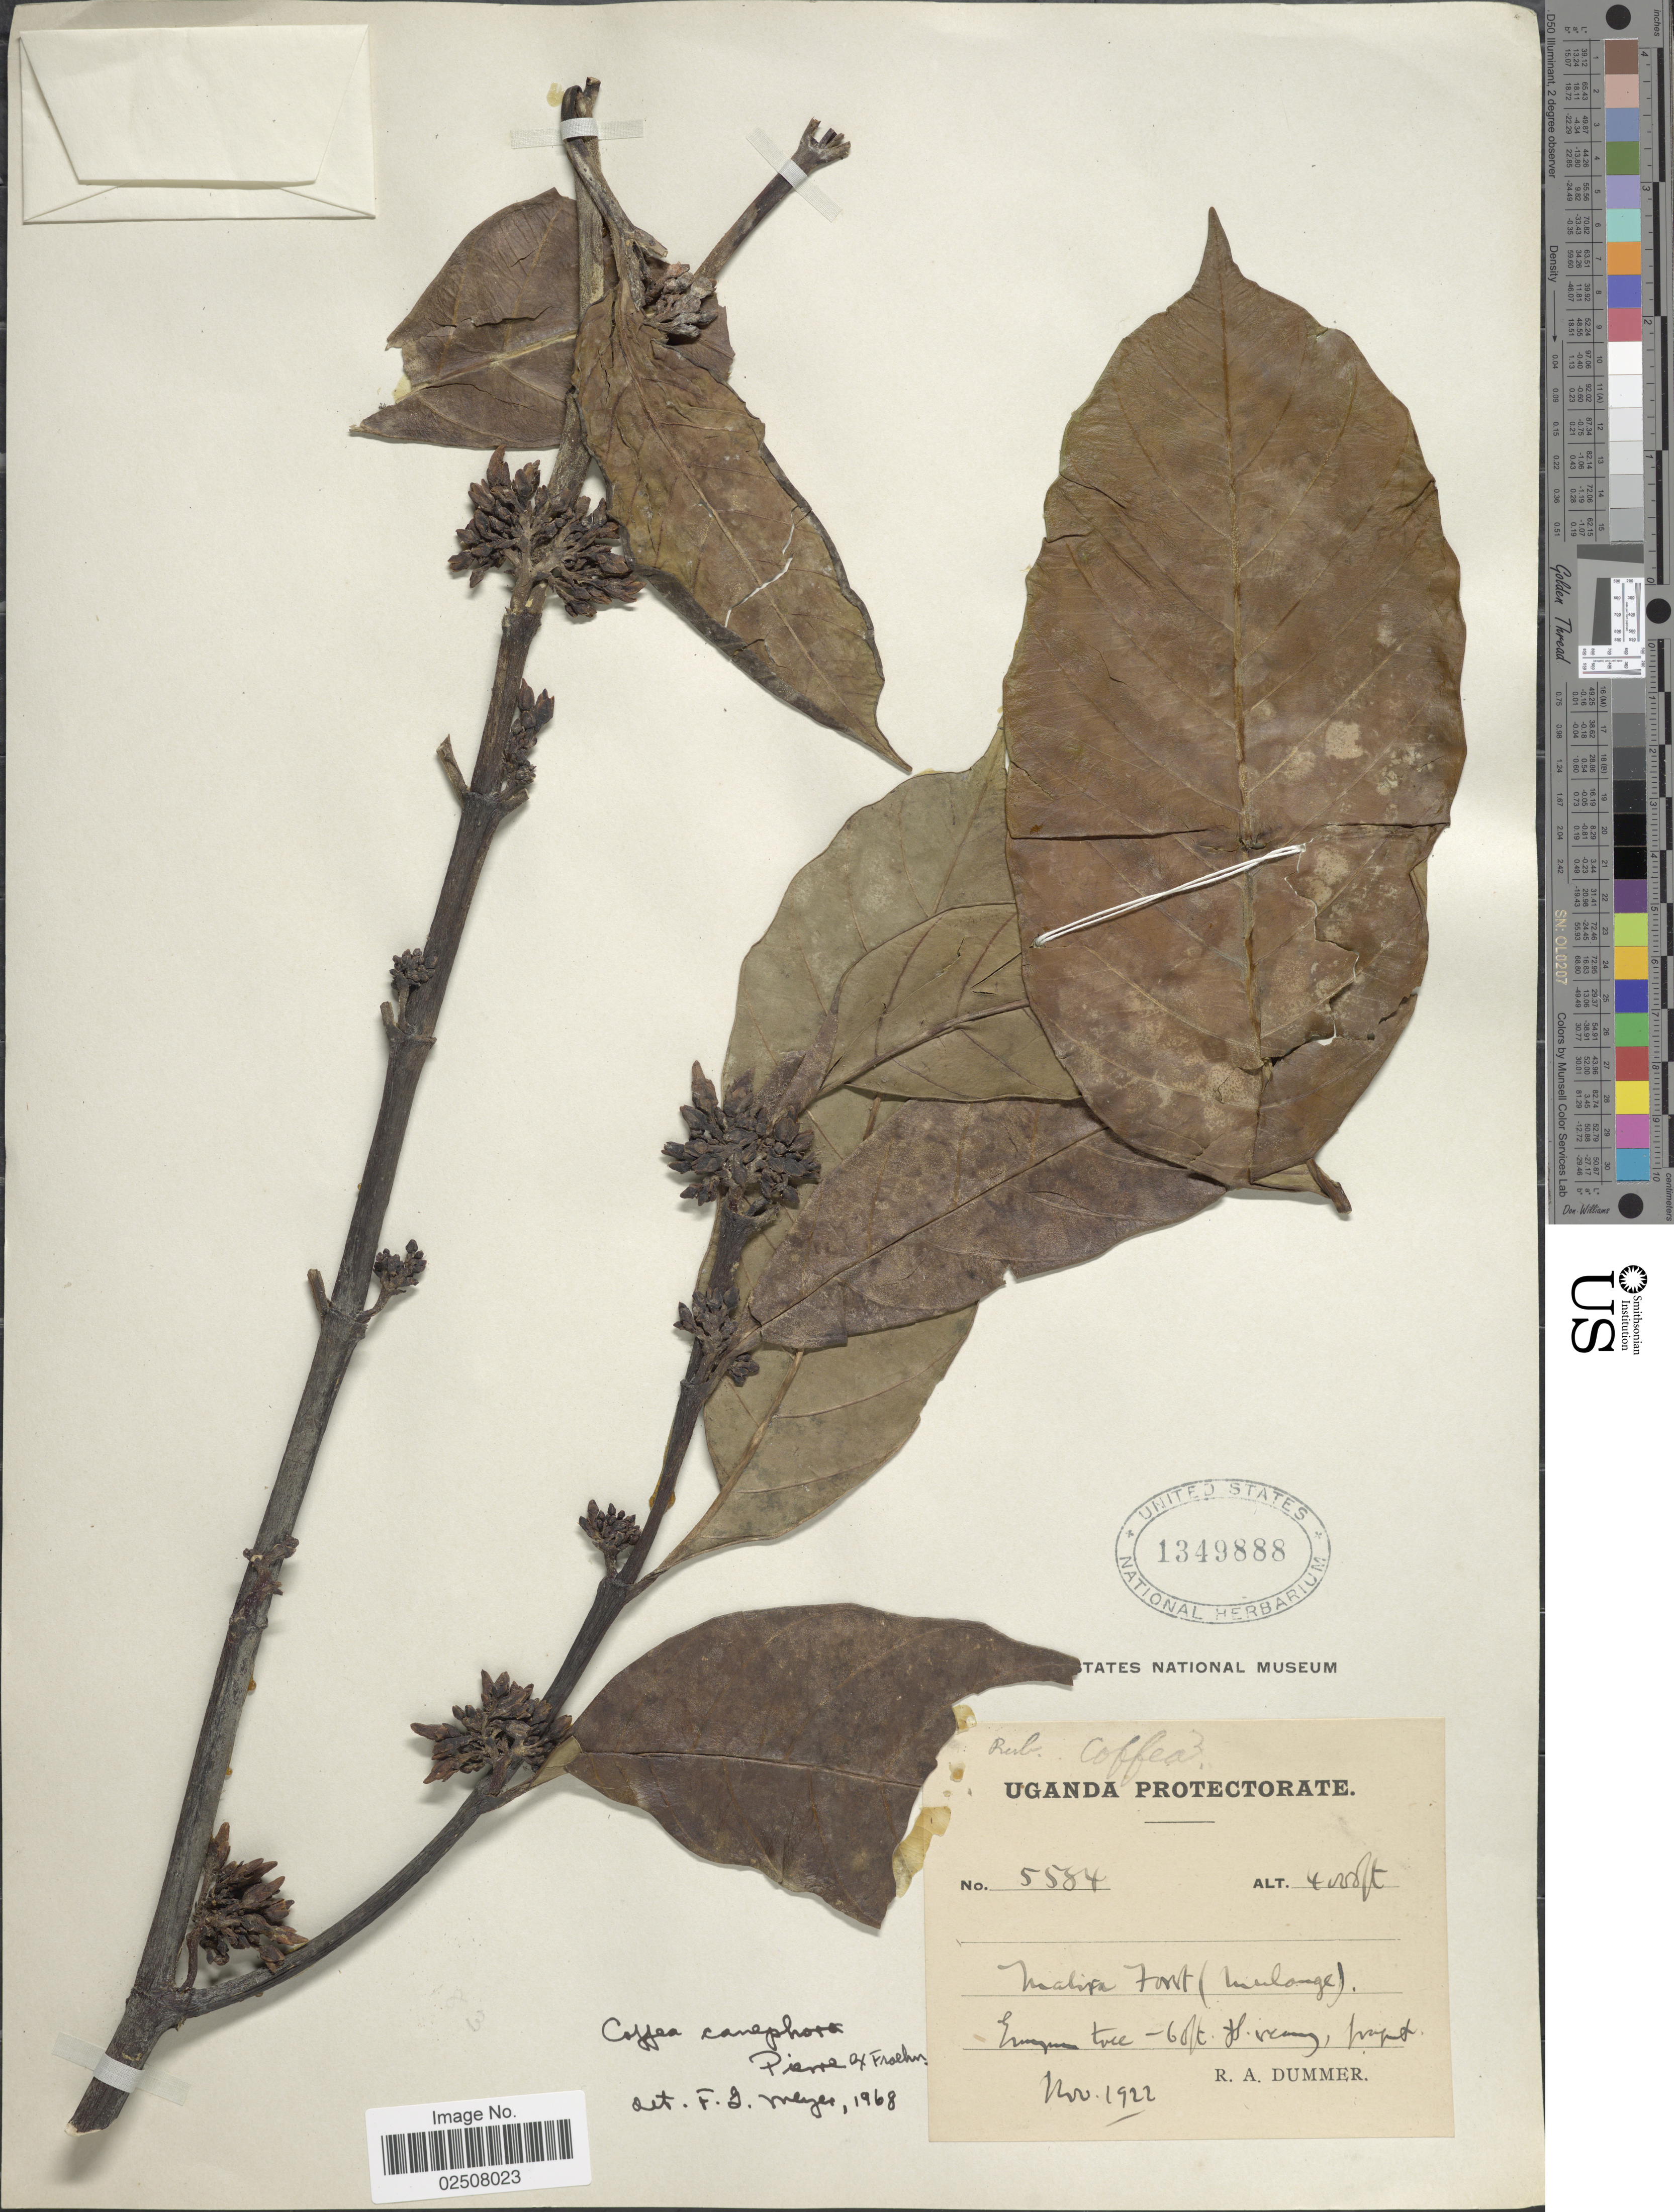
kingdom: Plantae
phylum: Tracheophyta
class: Magnoliopsida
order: Gentianales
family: Rubiaceae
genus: Coffea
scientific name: Coffea canephora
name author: Pierre ex A. Cunn.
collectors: R. Dümmer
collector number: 5584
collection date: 1922-11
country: Uganda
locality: Uganda Protectorate, Nativa Forest ( [illegible text])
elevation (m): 1219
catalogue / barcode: US 1349888